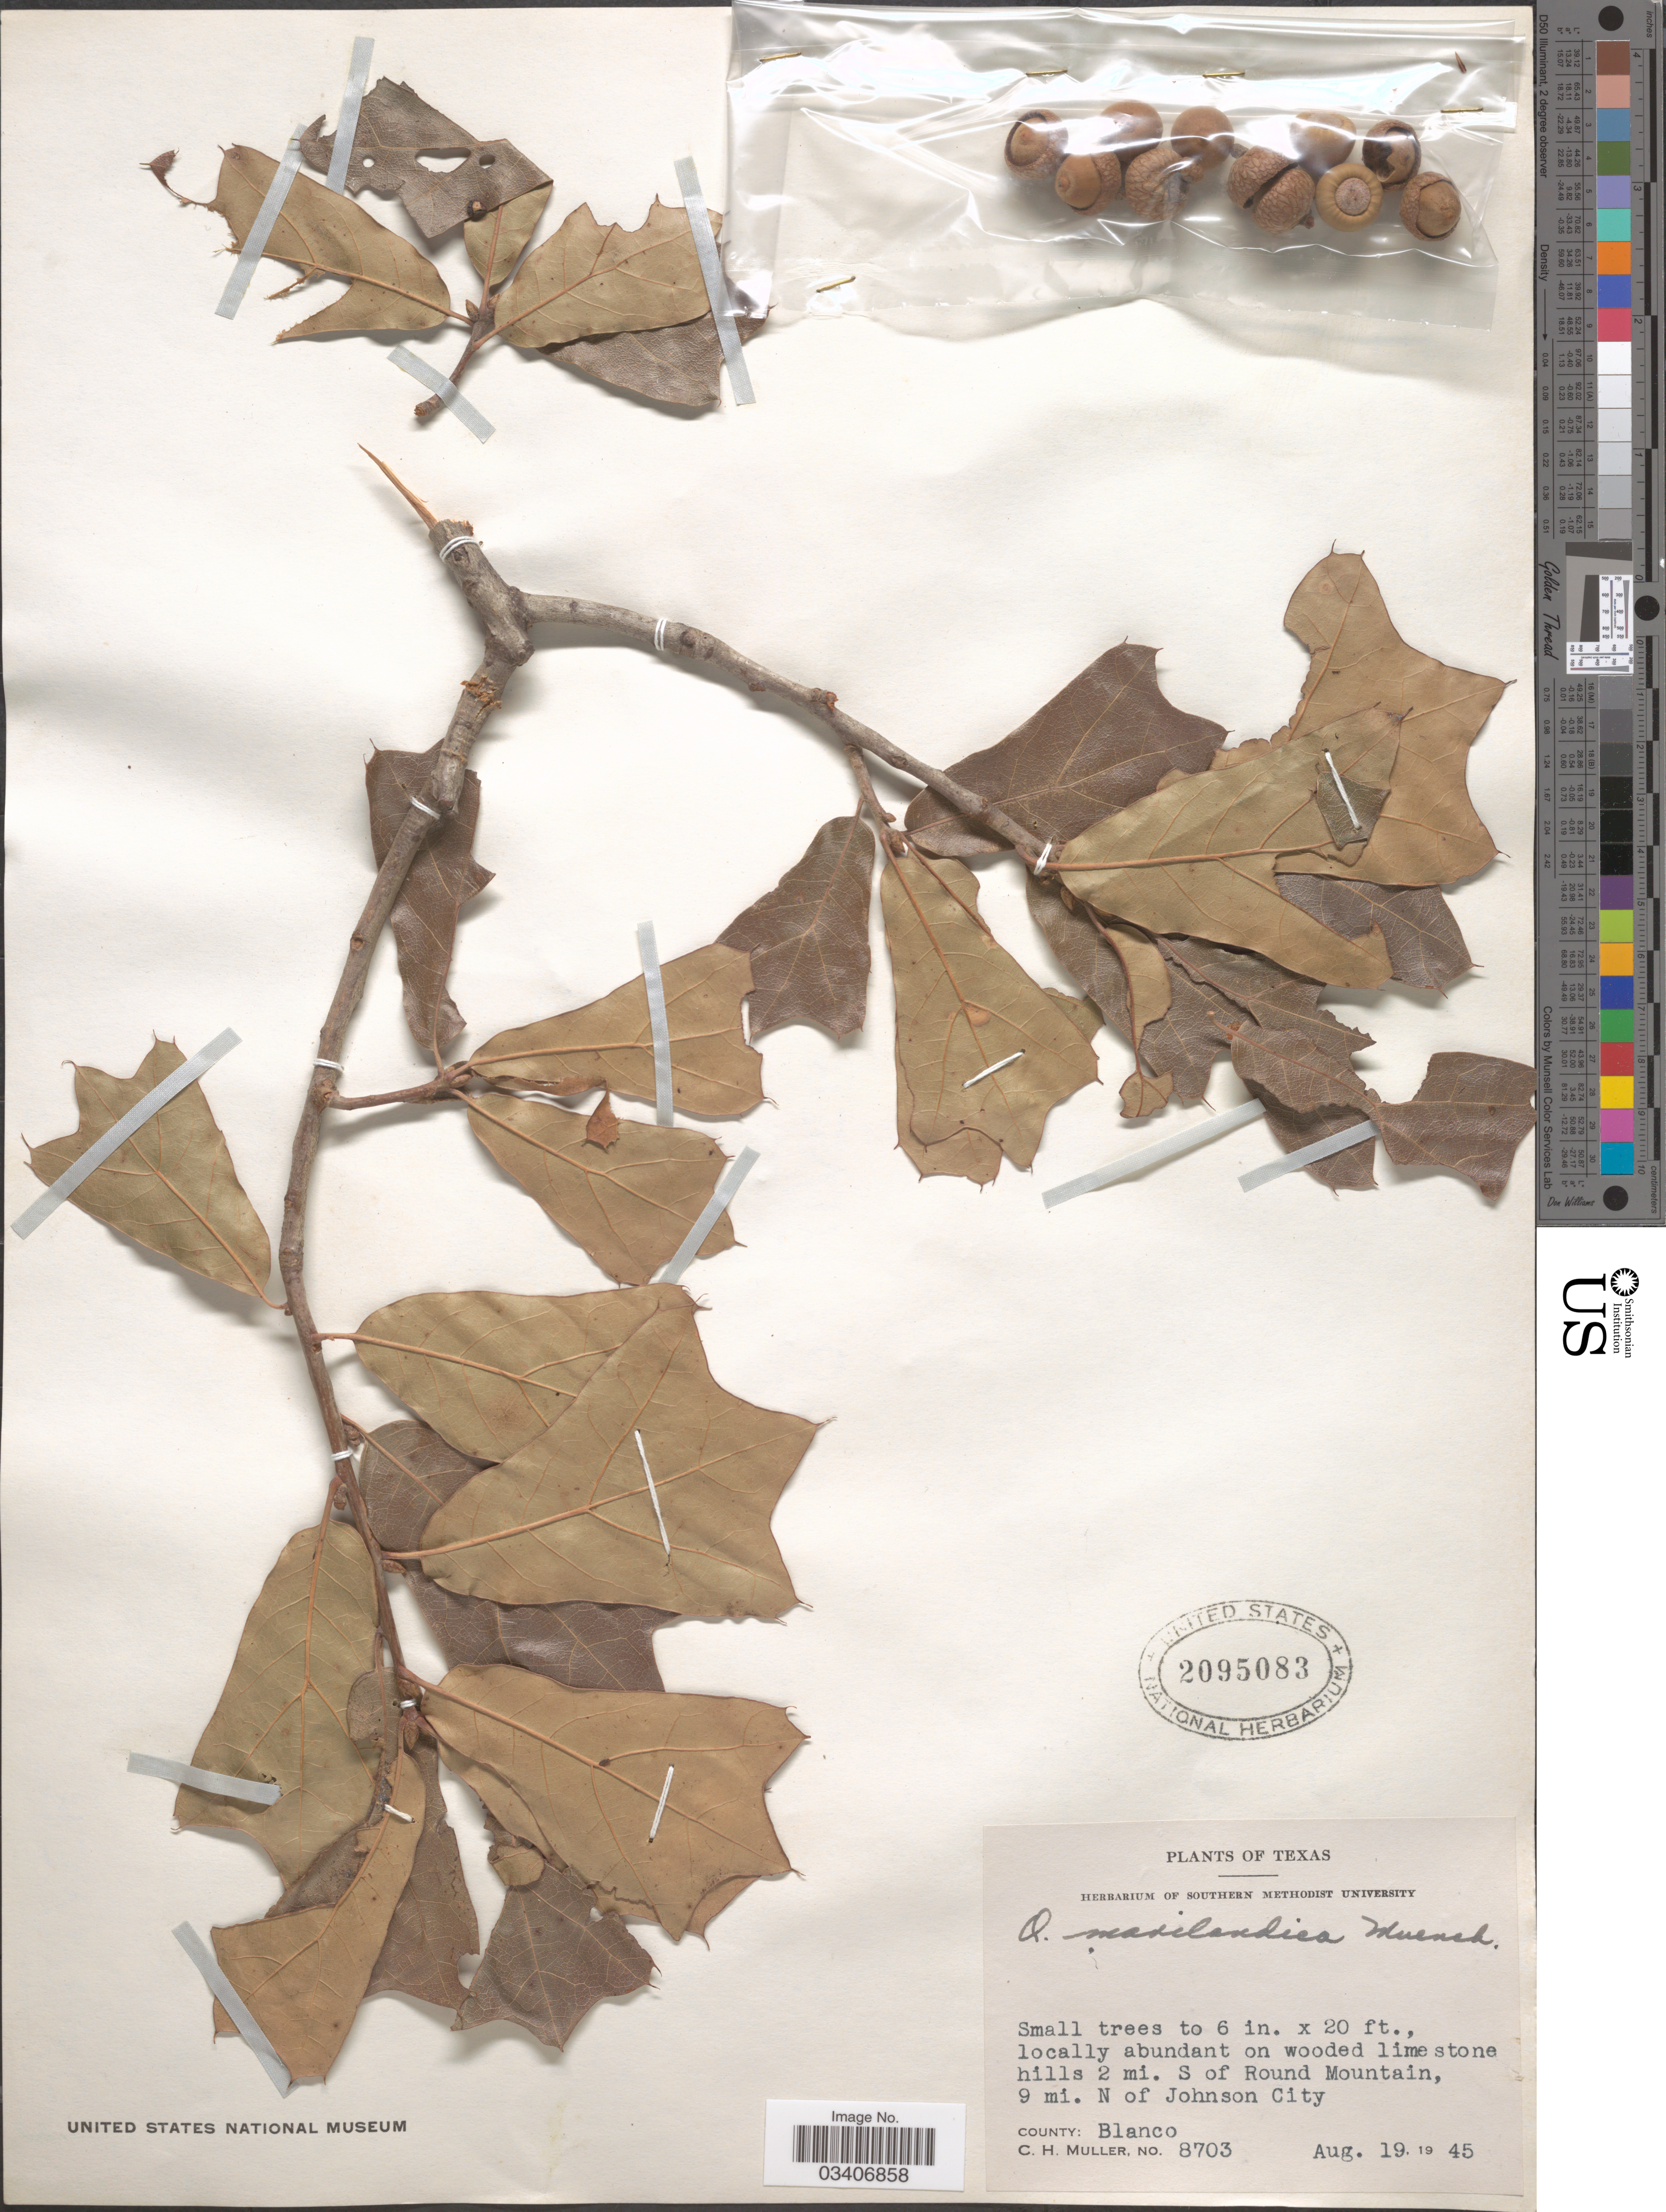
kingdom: Plantae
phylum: Tracheophyta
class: Magnoliopsida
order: Fagales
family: Fagaceae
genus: Quercus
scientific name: Quercus marilandica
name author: (L.) Münchh.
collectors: C. H. Mueller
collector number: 8703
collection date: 1945-08-19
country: United States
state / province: Texas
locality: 2 mi. S of Round Mountain, 9 mi. N of Johnson City. County: Blanco.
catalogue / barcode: US 2095083